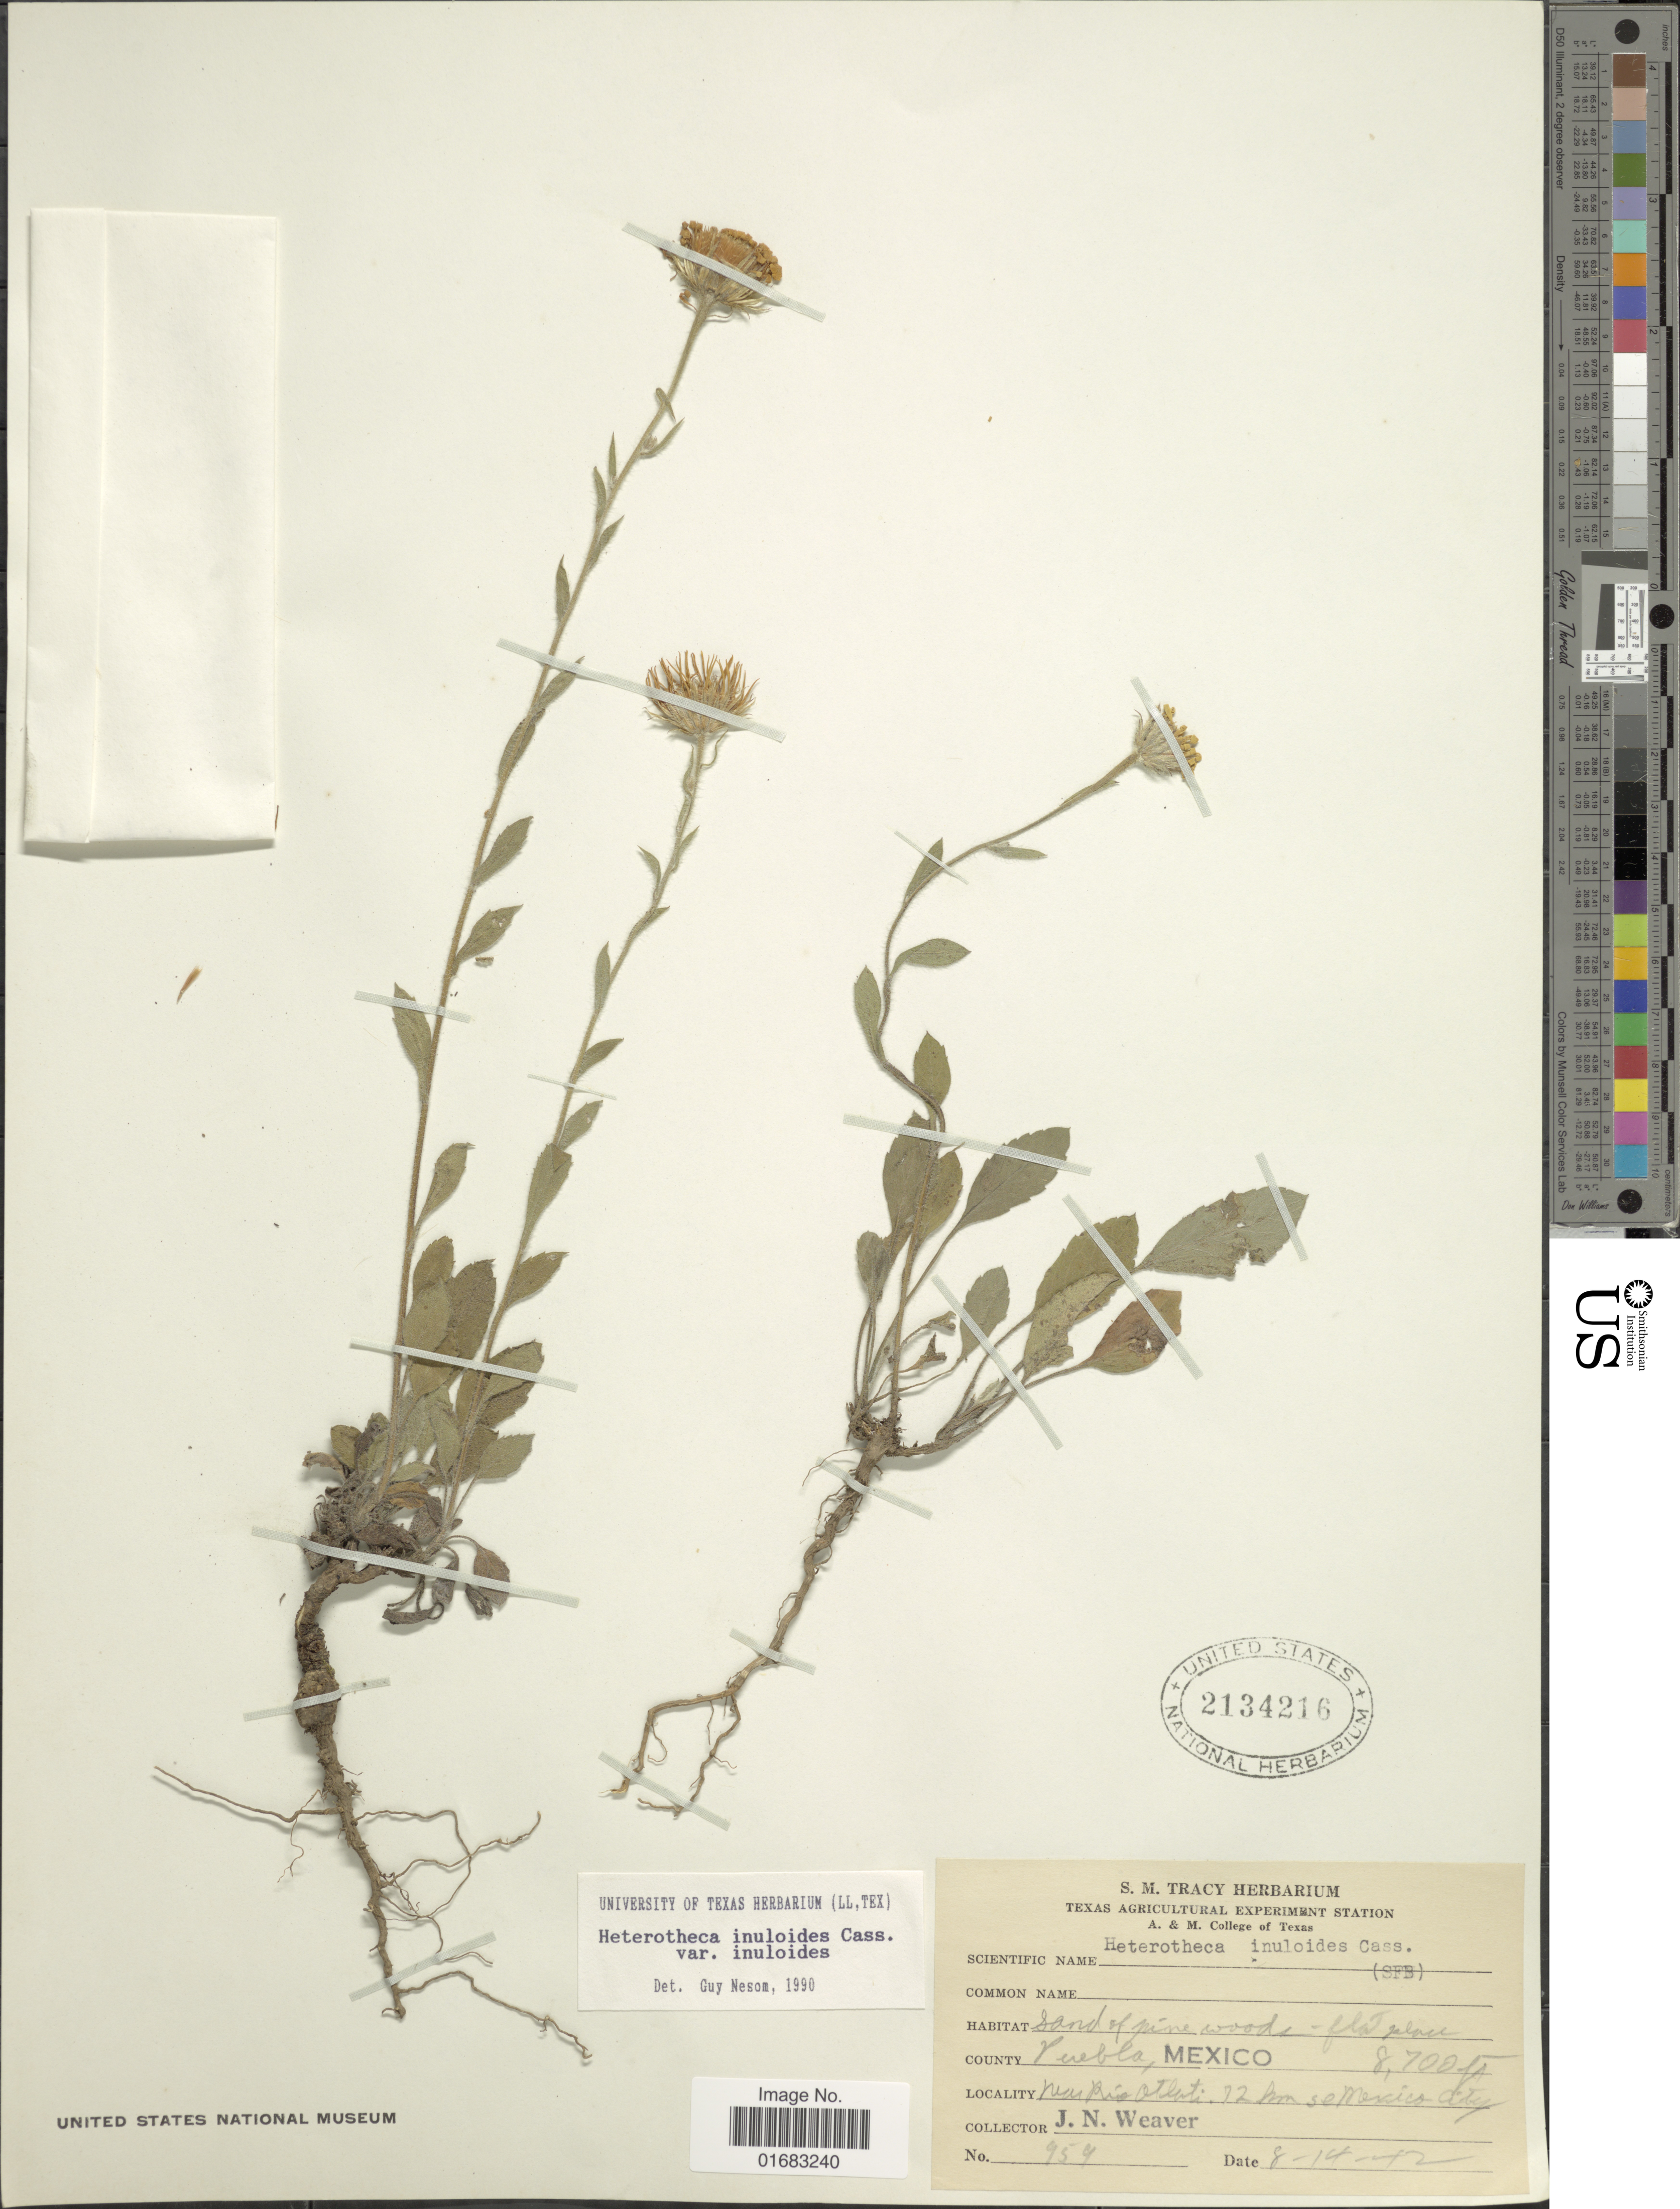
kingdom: Plantae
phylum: Tracheophyta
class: Magnoliopsida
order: Asterales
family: Asteraceae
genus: Heterotheca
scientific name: Heterotheca inuloides var. inuloides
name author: Cass.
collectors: J. N. Weaver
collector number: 954*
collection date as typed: Transcribed d/m/y: 14/7/42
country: Mexico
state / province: Puebla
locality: County Puebla, Mexico. Near Rio Atluti. 72 km se Mexico city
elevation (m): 2652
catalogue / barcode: US 2134216